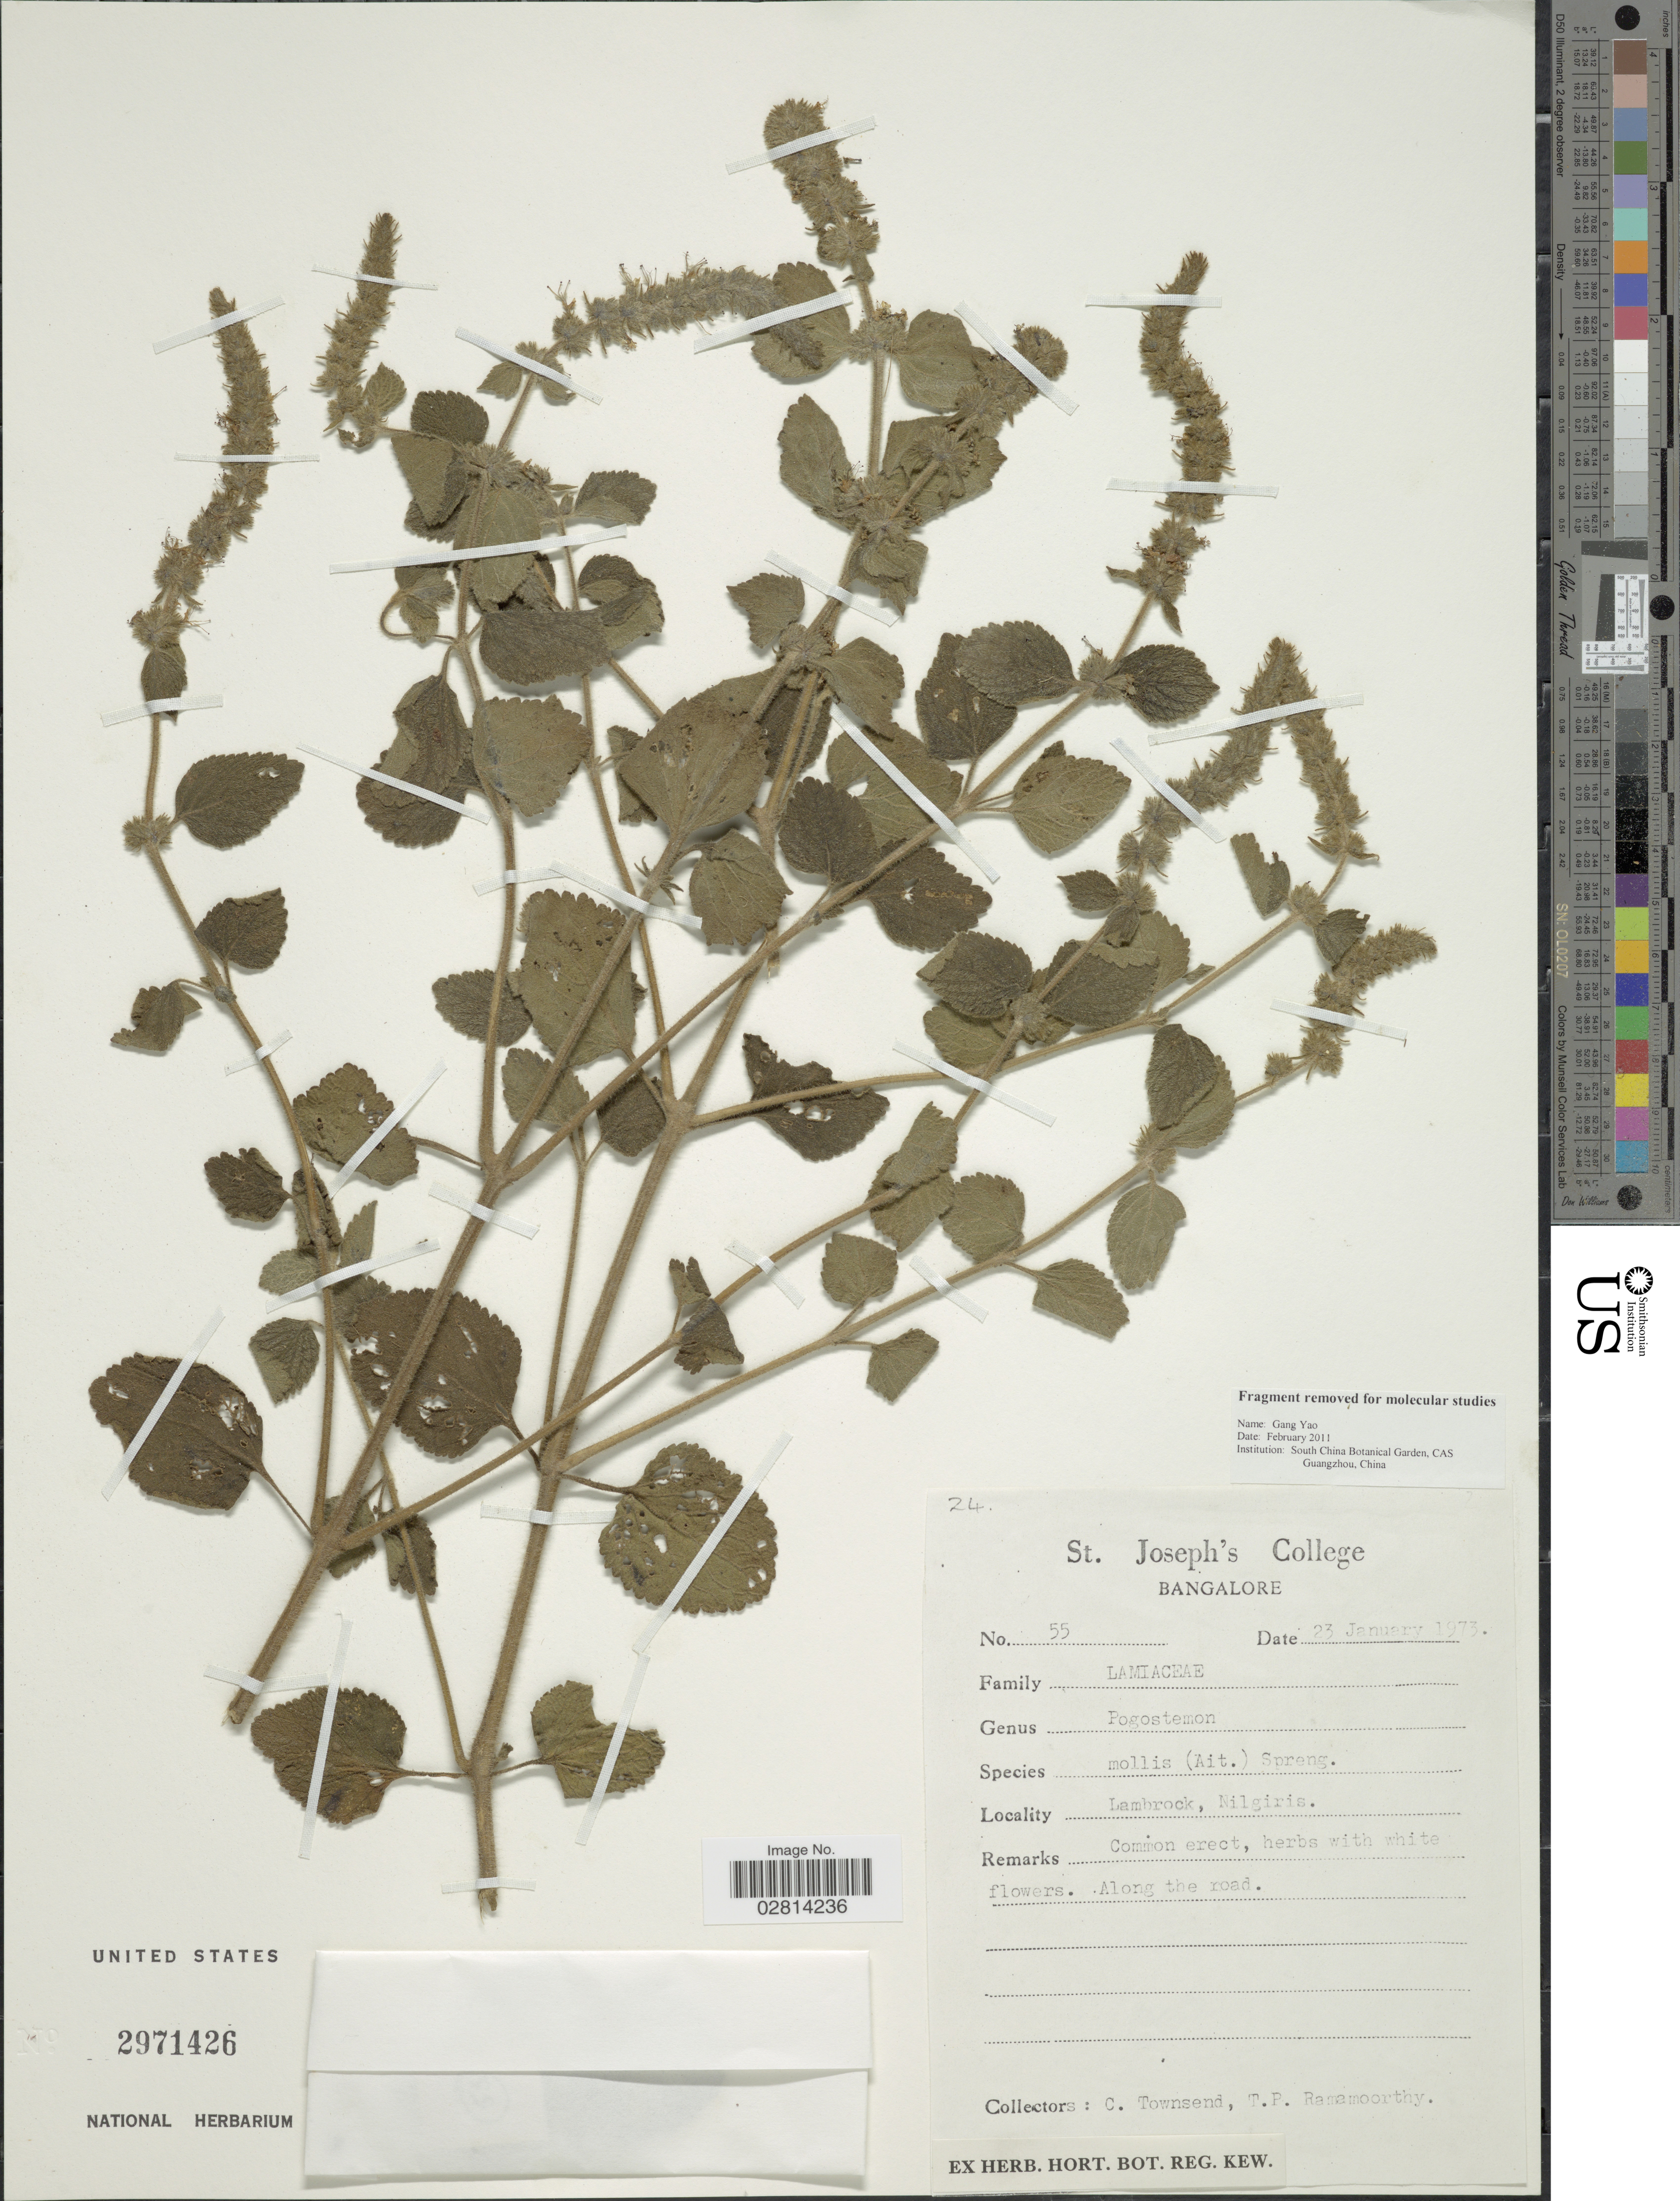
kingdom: Plantae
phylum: Tracheophyta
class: Magnoliopsida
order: Lamiales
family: Lamiaceae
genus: Pogostemon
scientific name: Pogostemon mollis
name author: Benth.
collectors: C. Townsend & T. P. Ramamoorthy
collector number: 55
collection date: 1973-01-23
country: India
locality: Lambrock, Nilgiris.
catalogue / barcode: US 2971426